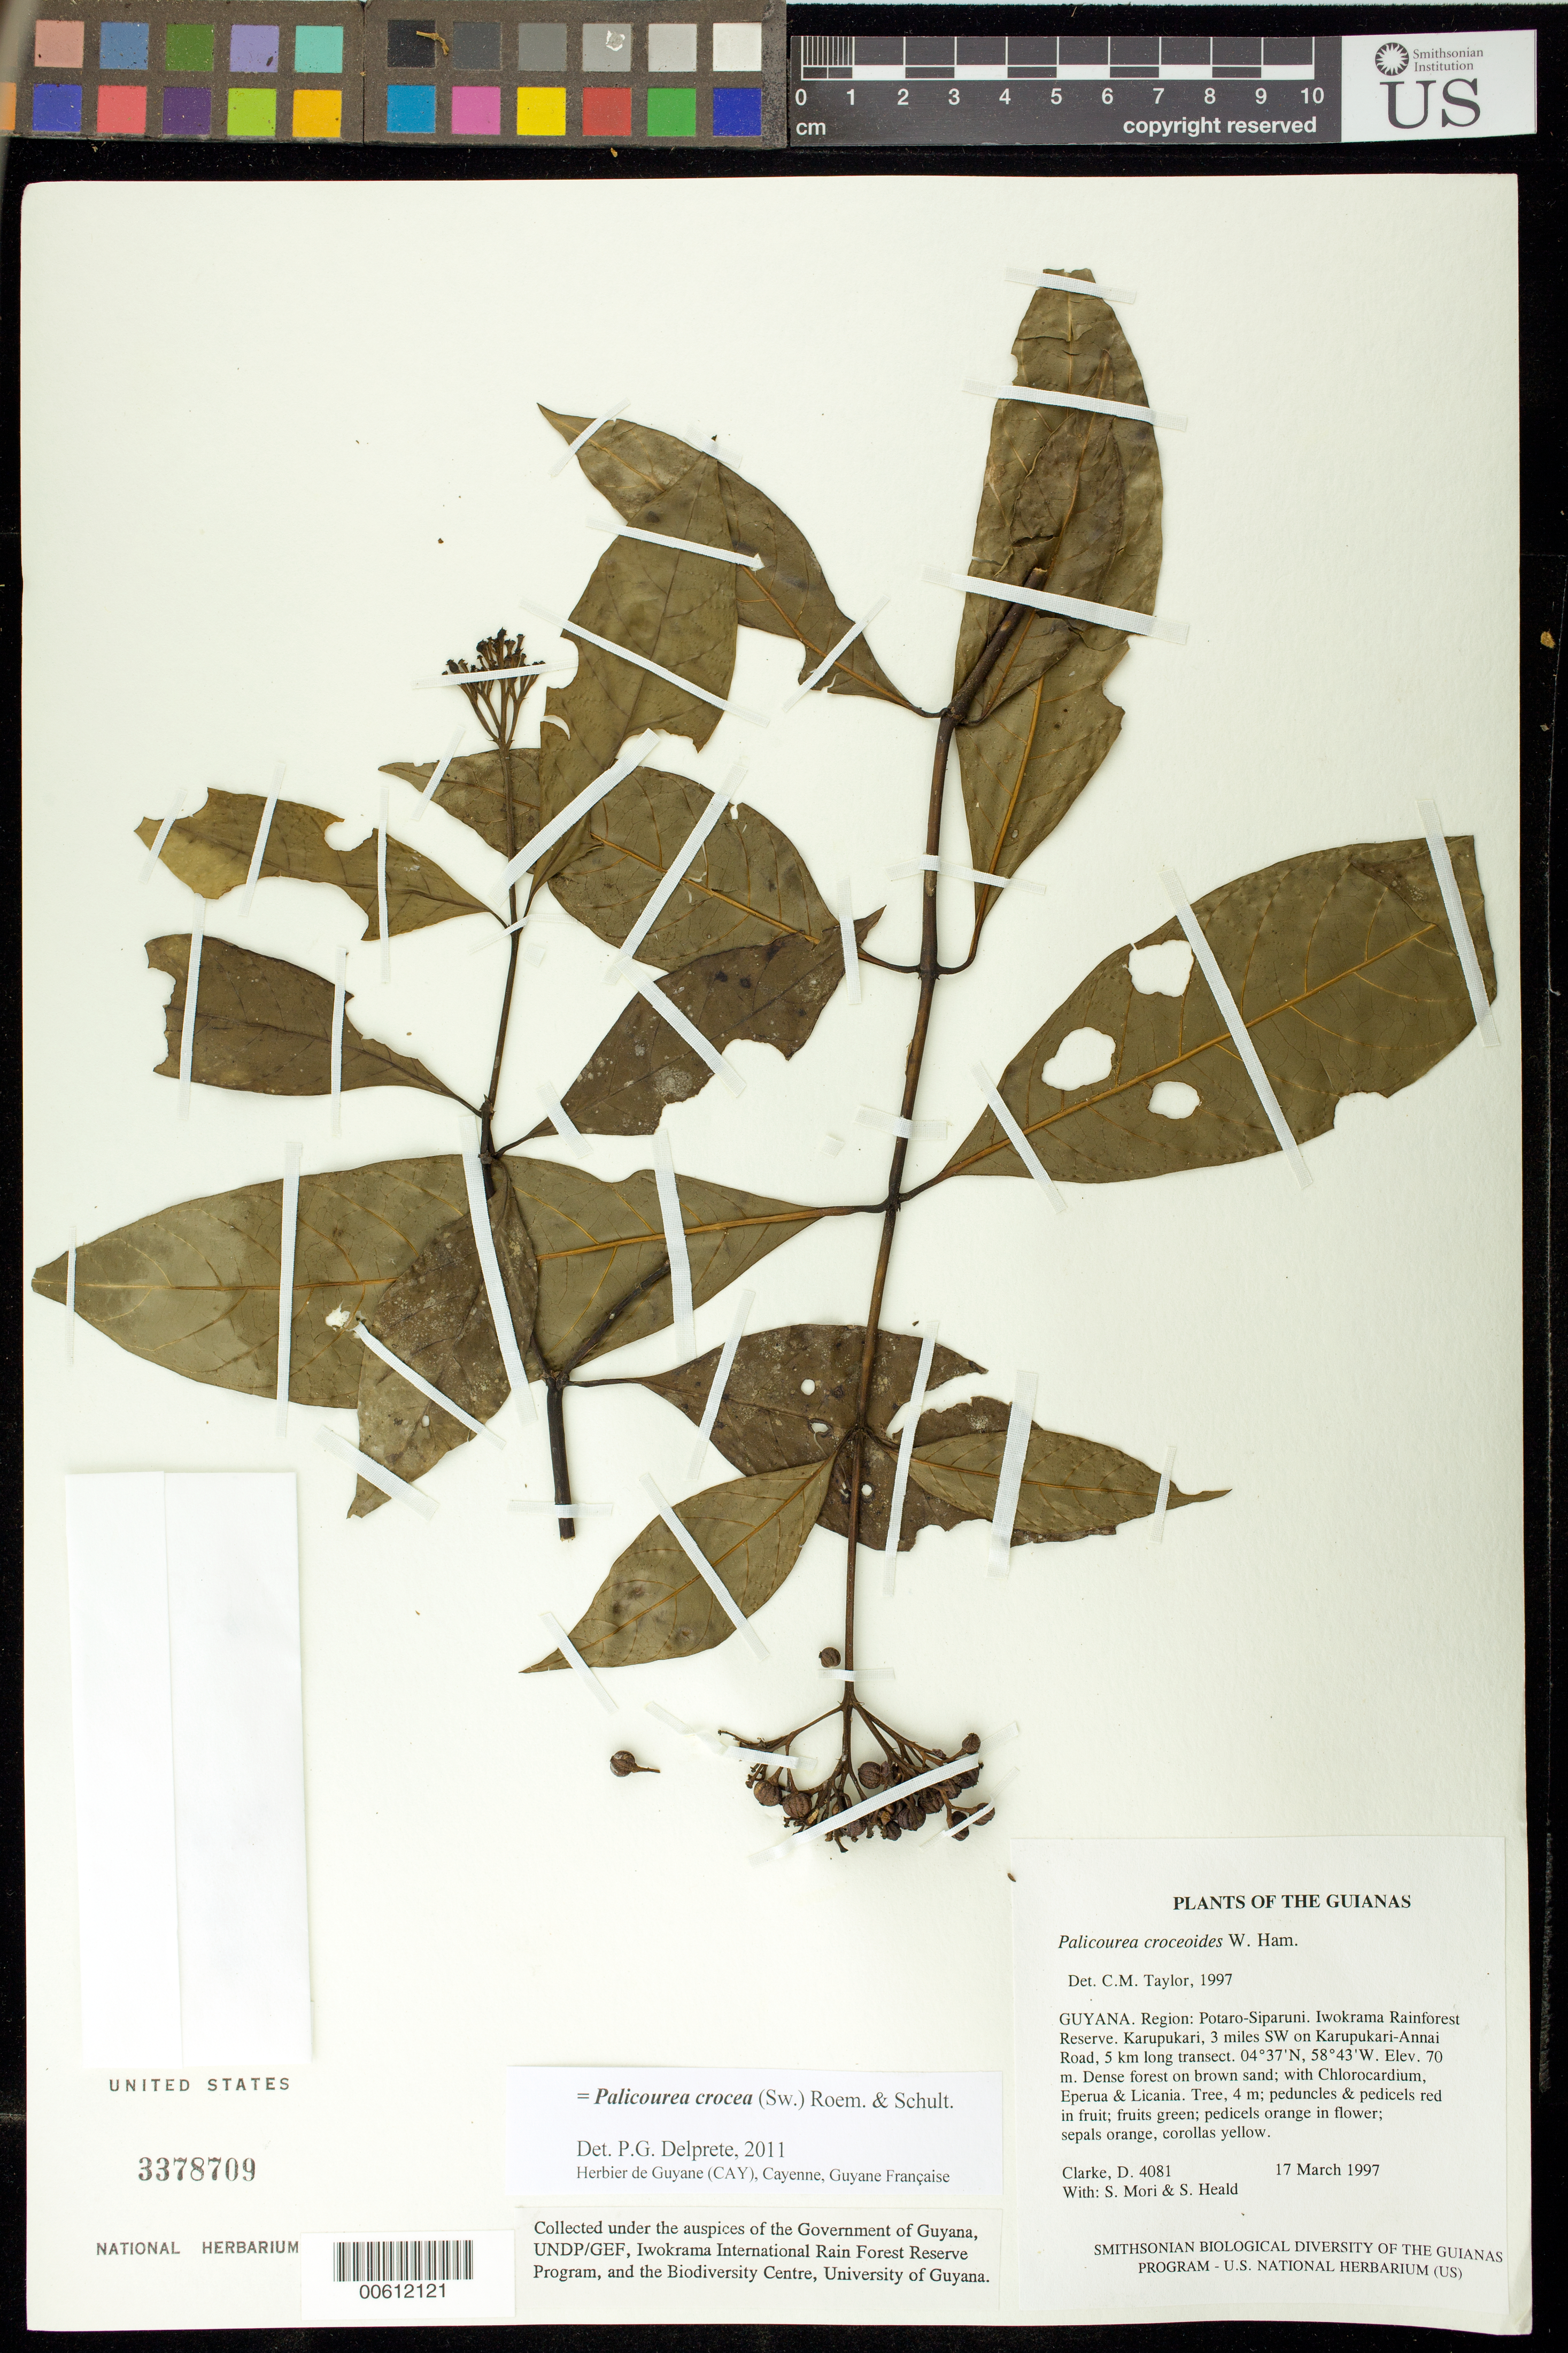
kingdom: Plantae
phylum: Tracheophyta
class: Magnoliopsida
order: Gentianales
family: Rubiaceae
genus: Palicourea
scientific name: Palicourea crocea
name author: (Sw.) Schult.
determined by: Delprete, P. G., Herb. de Guyane Cay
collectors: H. D. Clarke, S. Mori & S. Heald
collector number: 4081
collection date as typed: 17 March 1997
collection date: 1997-03-17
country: Guyana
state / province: Potaro-Siparuni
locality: Iwokrama Rainforest Reserve. Karupukari, 3 miles SW on Karupukari-Annai Road, 5 km long transect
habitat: Dense forest on brown sand; with Chlorocardium, Eperua & Licania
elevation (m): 70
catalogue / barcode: US 3378709